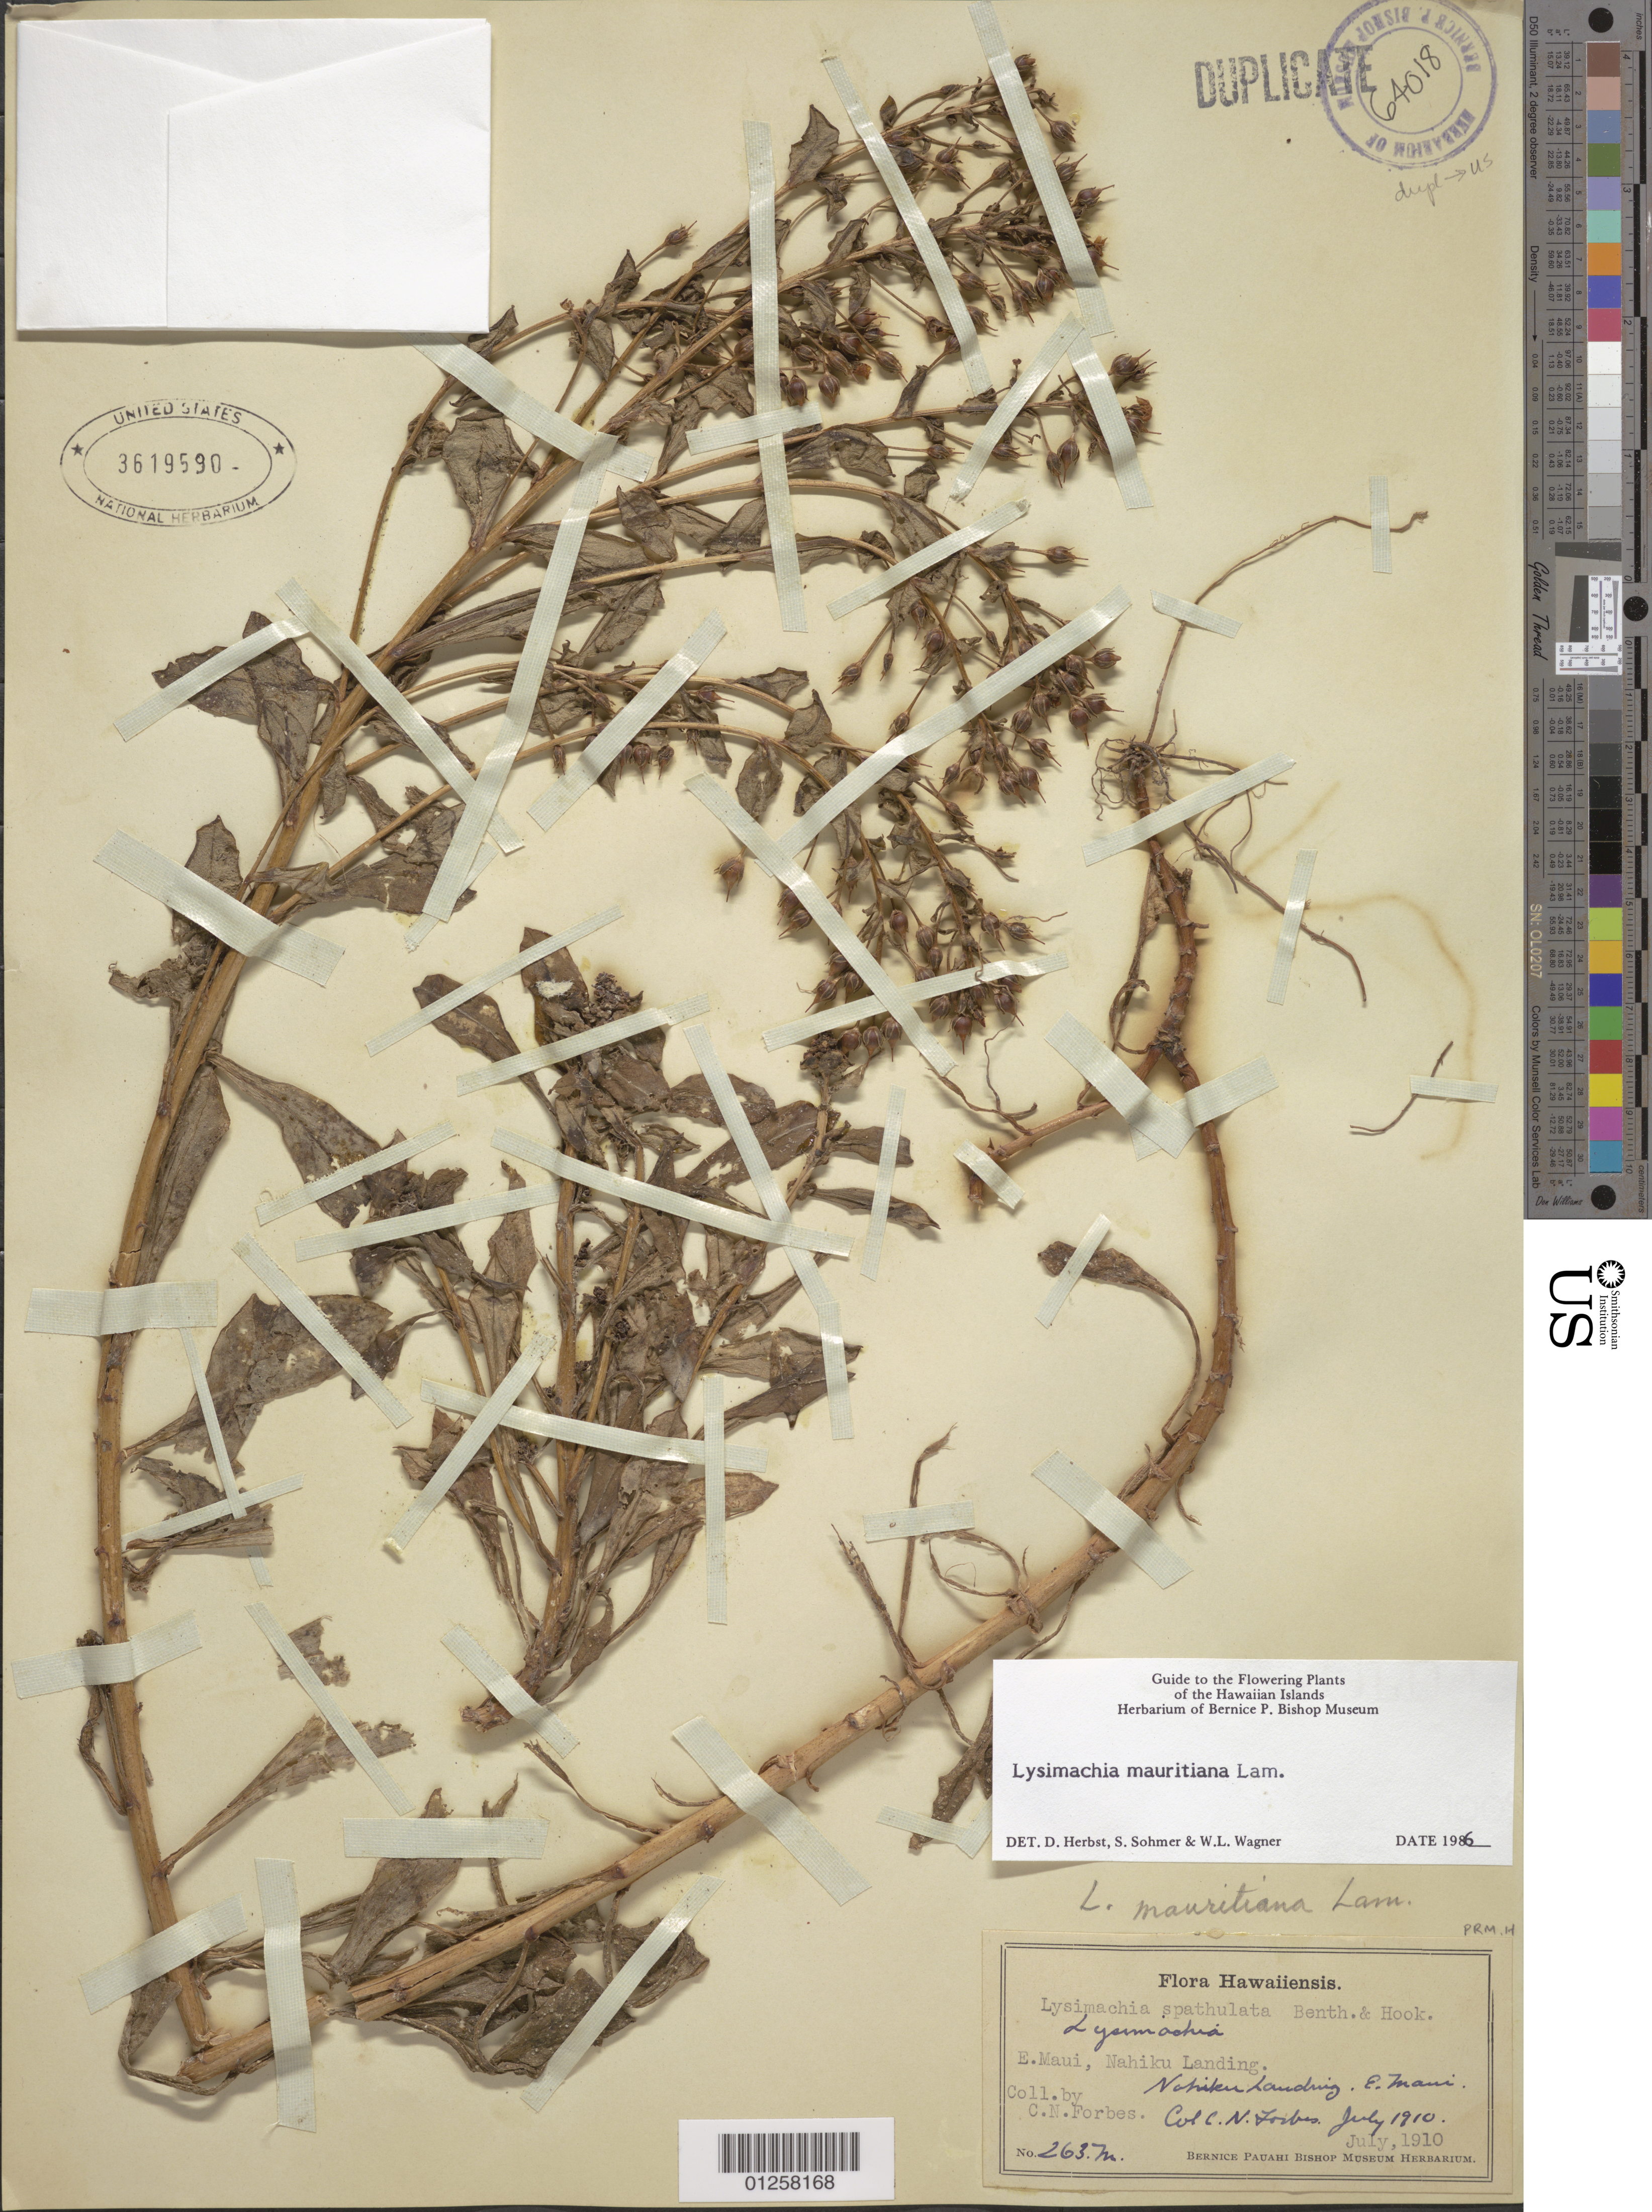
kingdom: Plantae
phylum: Tracheophyta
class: Magnoliopsida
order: Ericales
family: Primulaceae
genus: Lysimachia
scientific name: Lysimachia mauritiana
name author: Lam.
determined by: Herbst, D. R.; Sohmer, S. H.; Wagner, W. L.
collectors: C. N. Forbes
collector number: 263.M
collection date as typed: Jul 1910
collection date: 1910-07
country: United States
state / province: Hawaii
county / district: Maui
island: Maui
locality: E Maui, Nahiku Landing.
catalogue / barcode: US 3619590